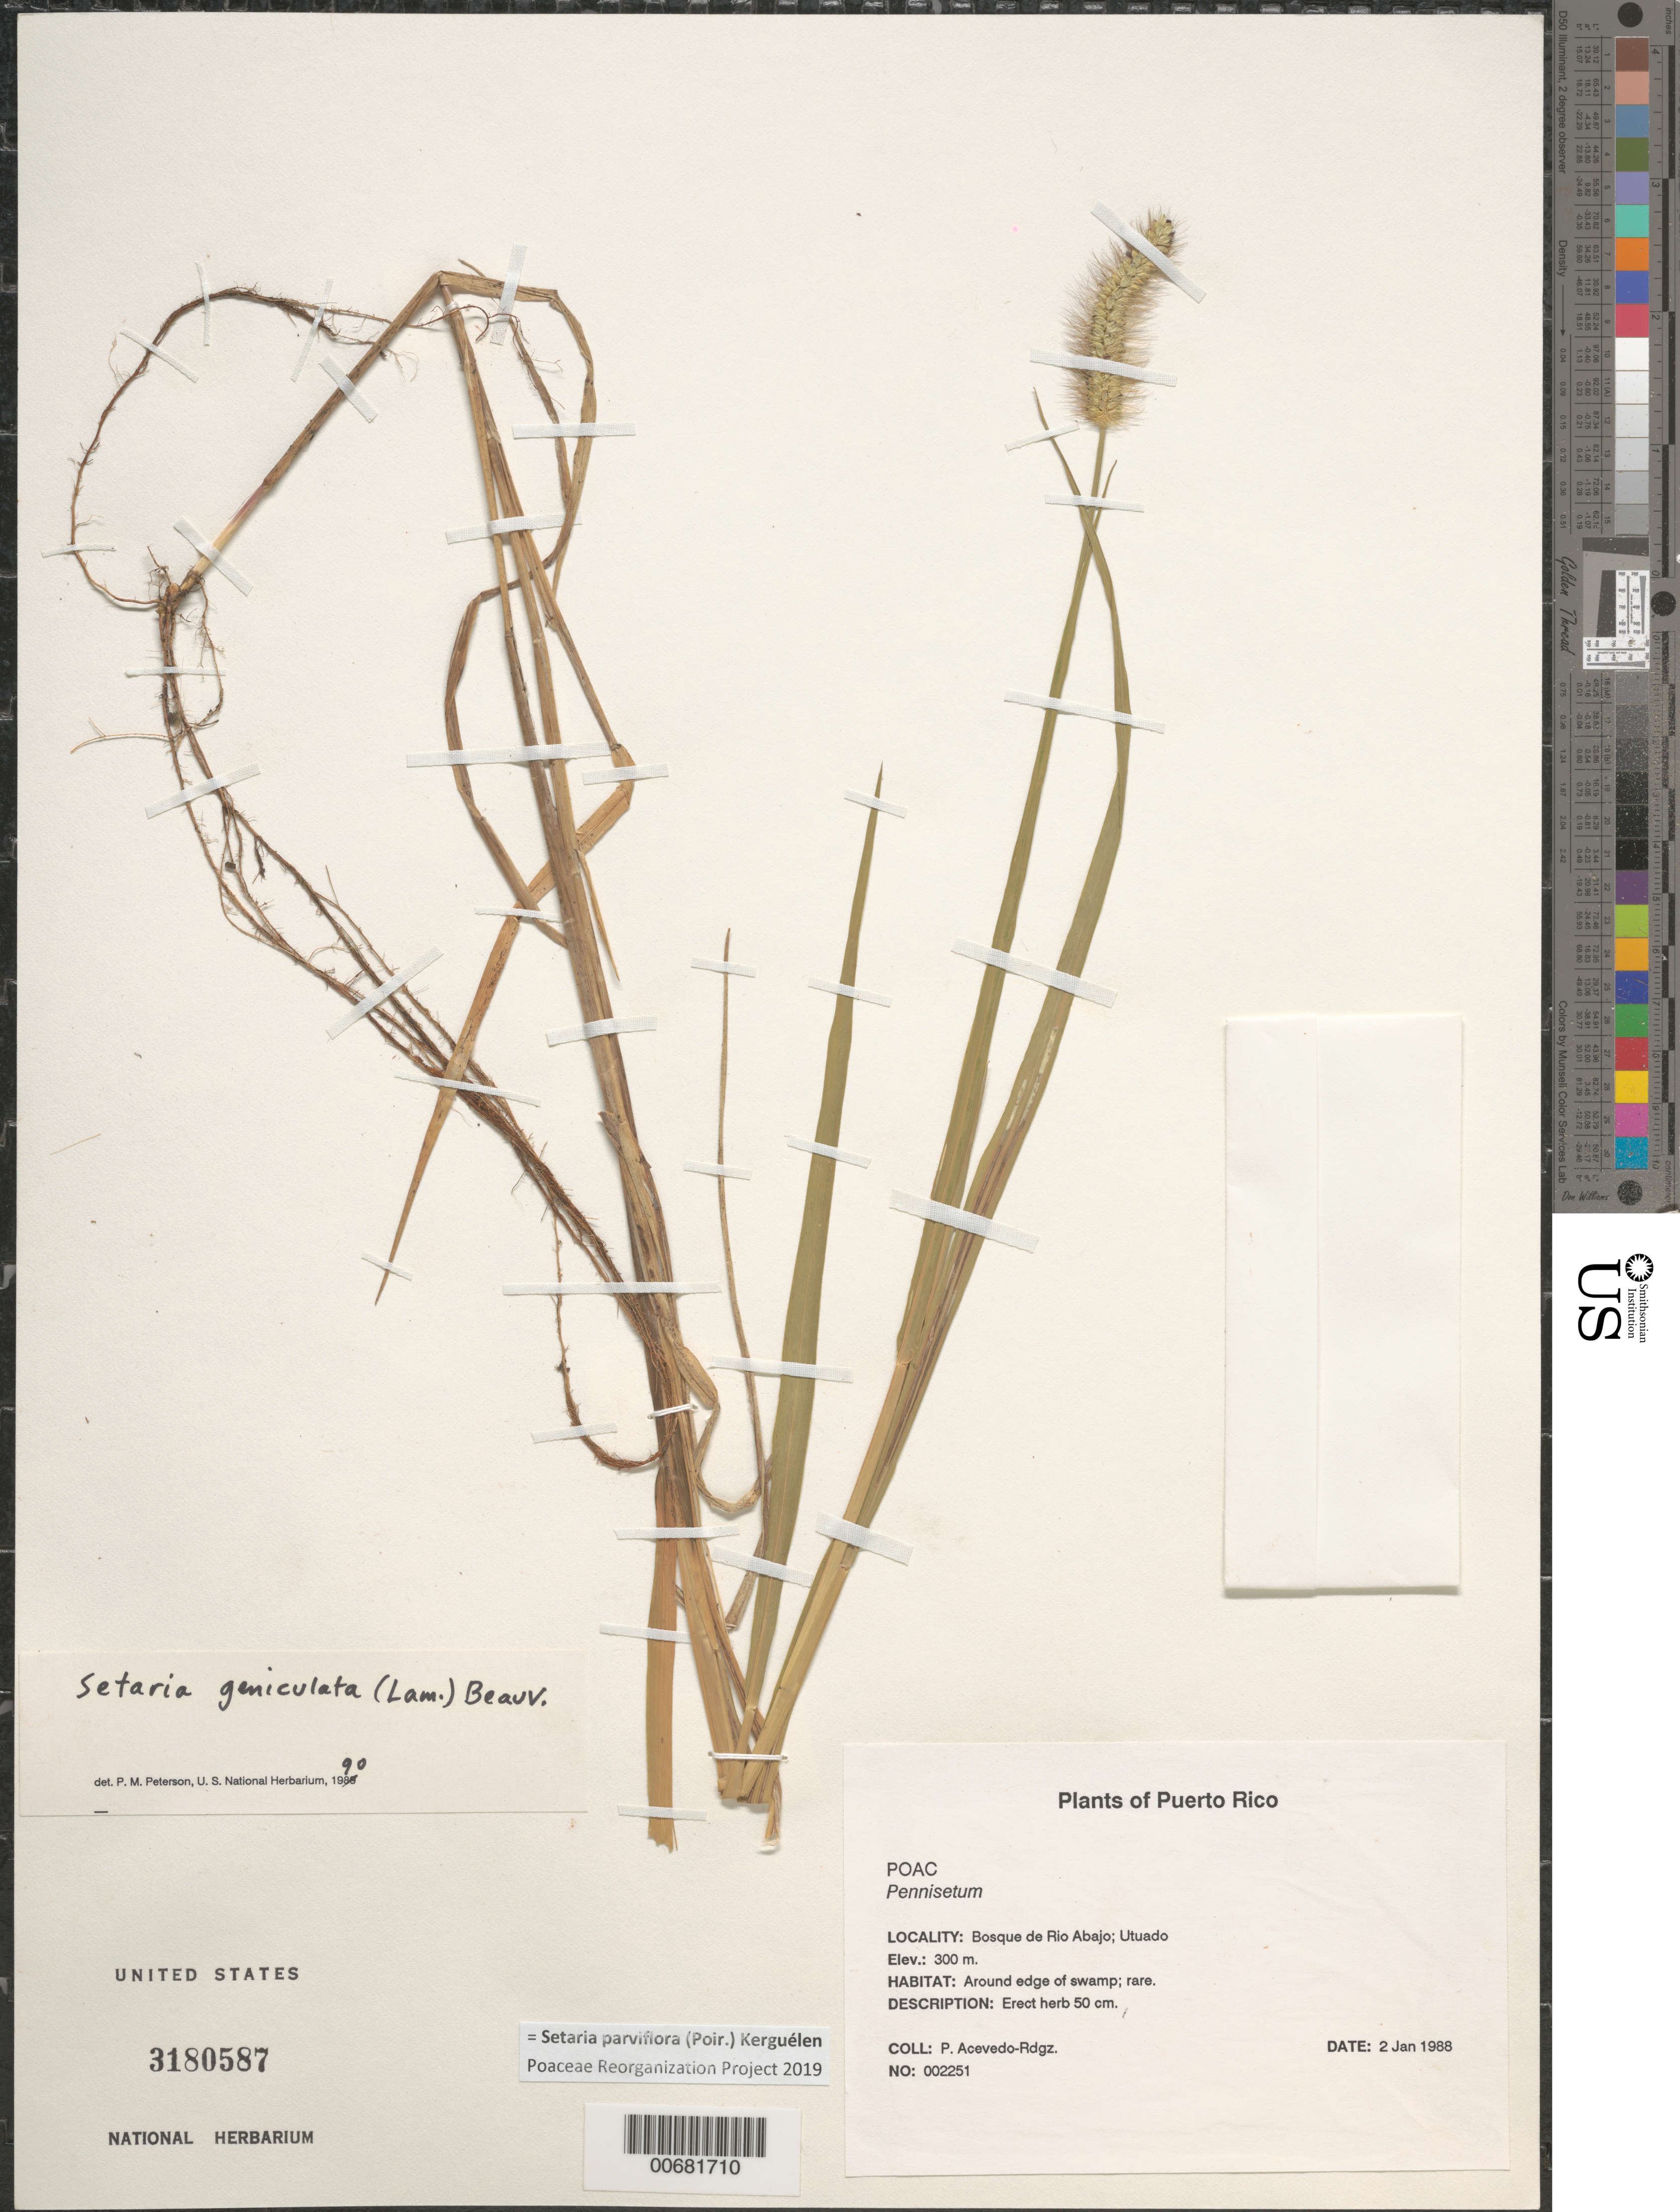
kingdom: Plantae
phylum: Tracheophyta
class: Liliopsida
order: Poales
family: Poaceae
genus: Setaria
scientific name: Setaria parviflora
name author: (Poir.) Kerguélen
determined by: Poaceae Reorganization Project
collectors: P. Acevedo-Rodr., D. Chinea & J. Alvarez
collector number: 2251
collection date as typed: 02 Jan 1988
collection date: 1988-01-02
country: Puerto Rico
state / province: Arecibo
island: Puerto Rico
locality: Arecibo; Bosque de Río Abajo, Los Puercos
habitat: Rara, cerca del borde del pantano.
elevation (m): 300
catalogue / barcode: US 3180587